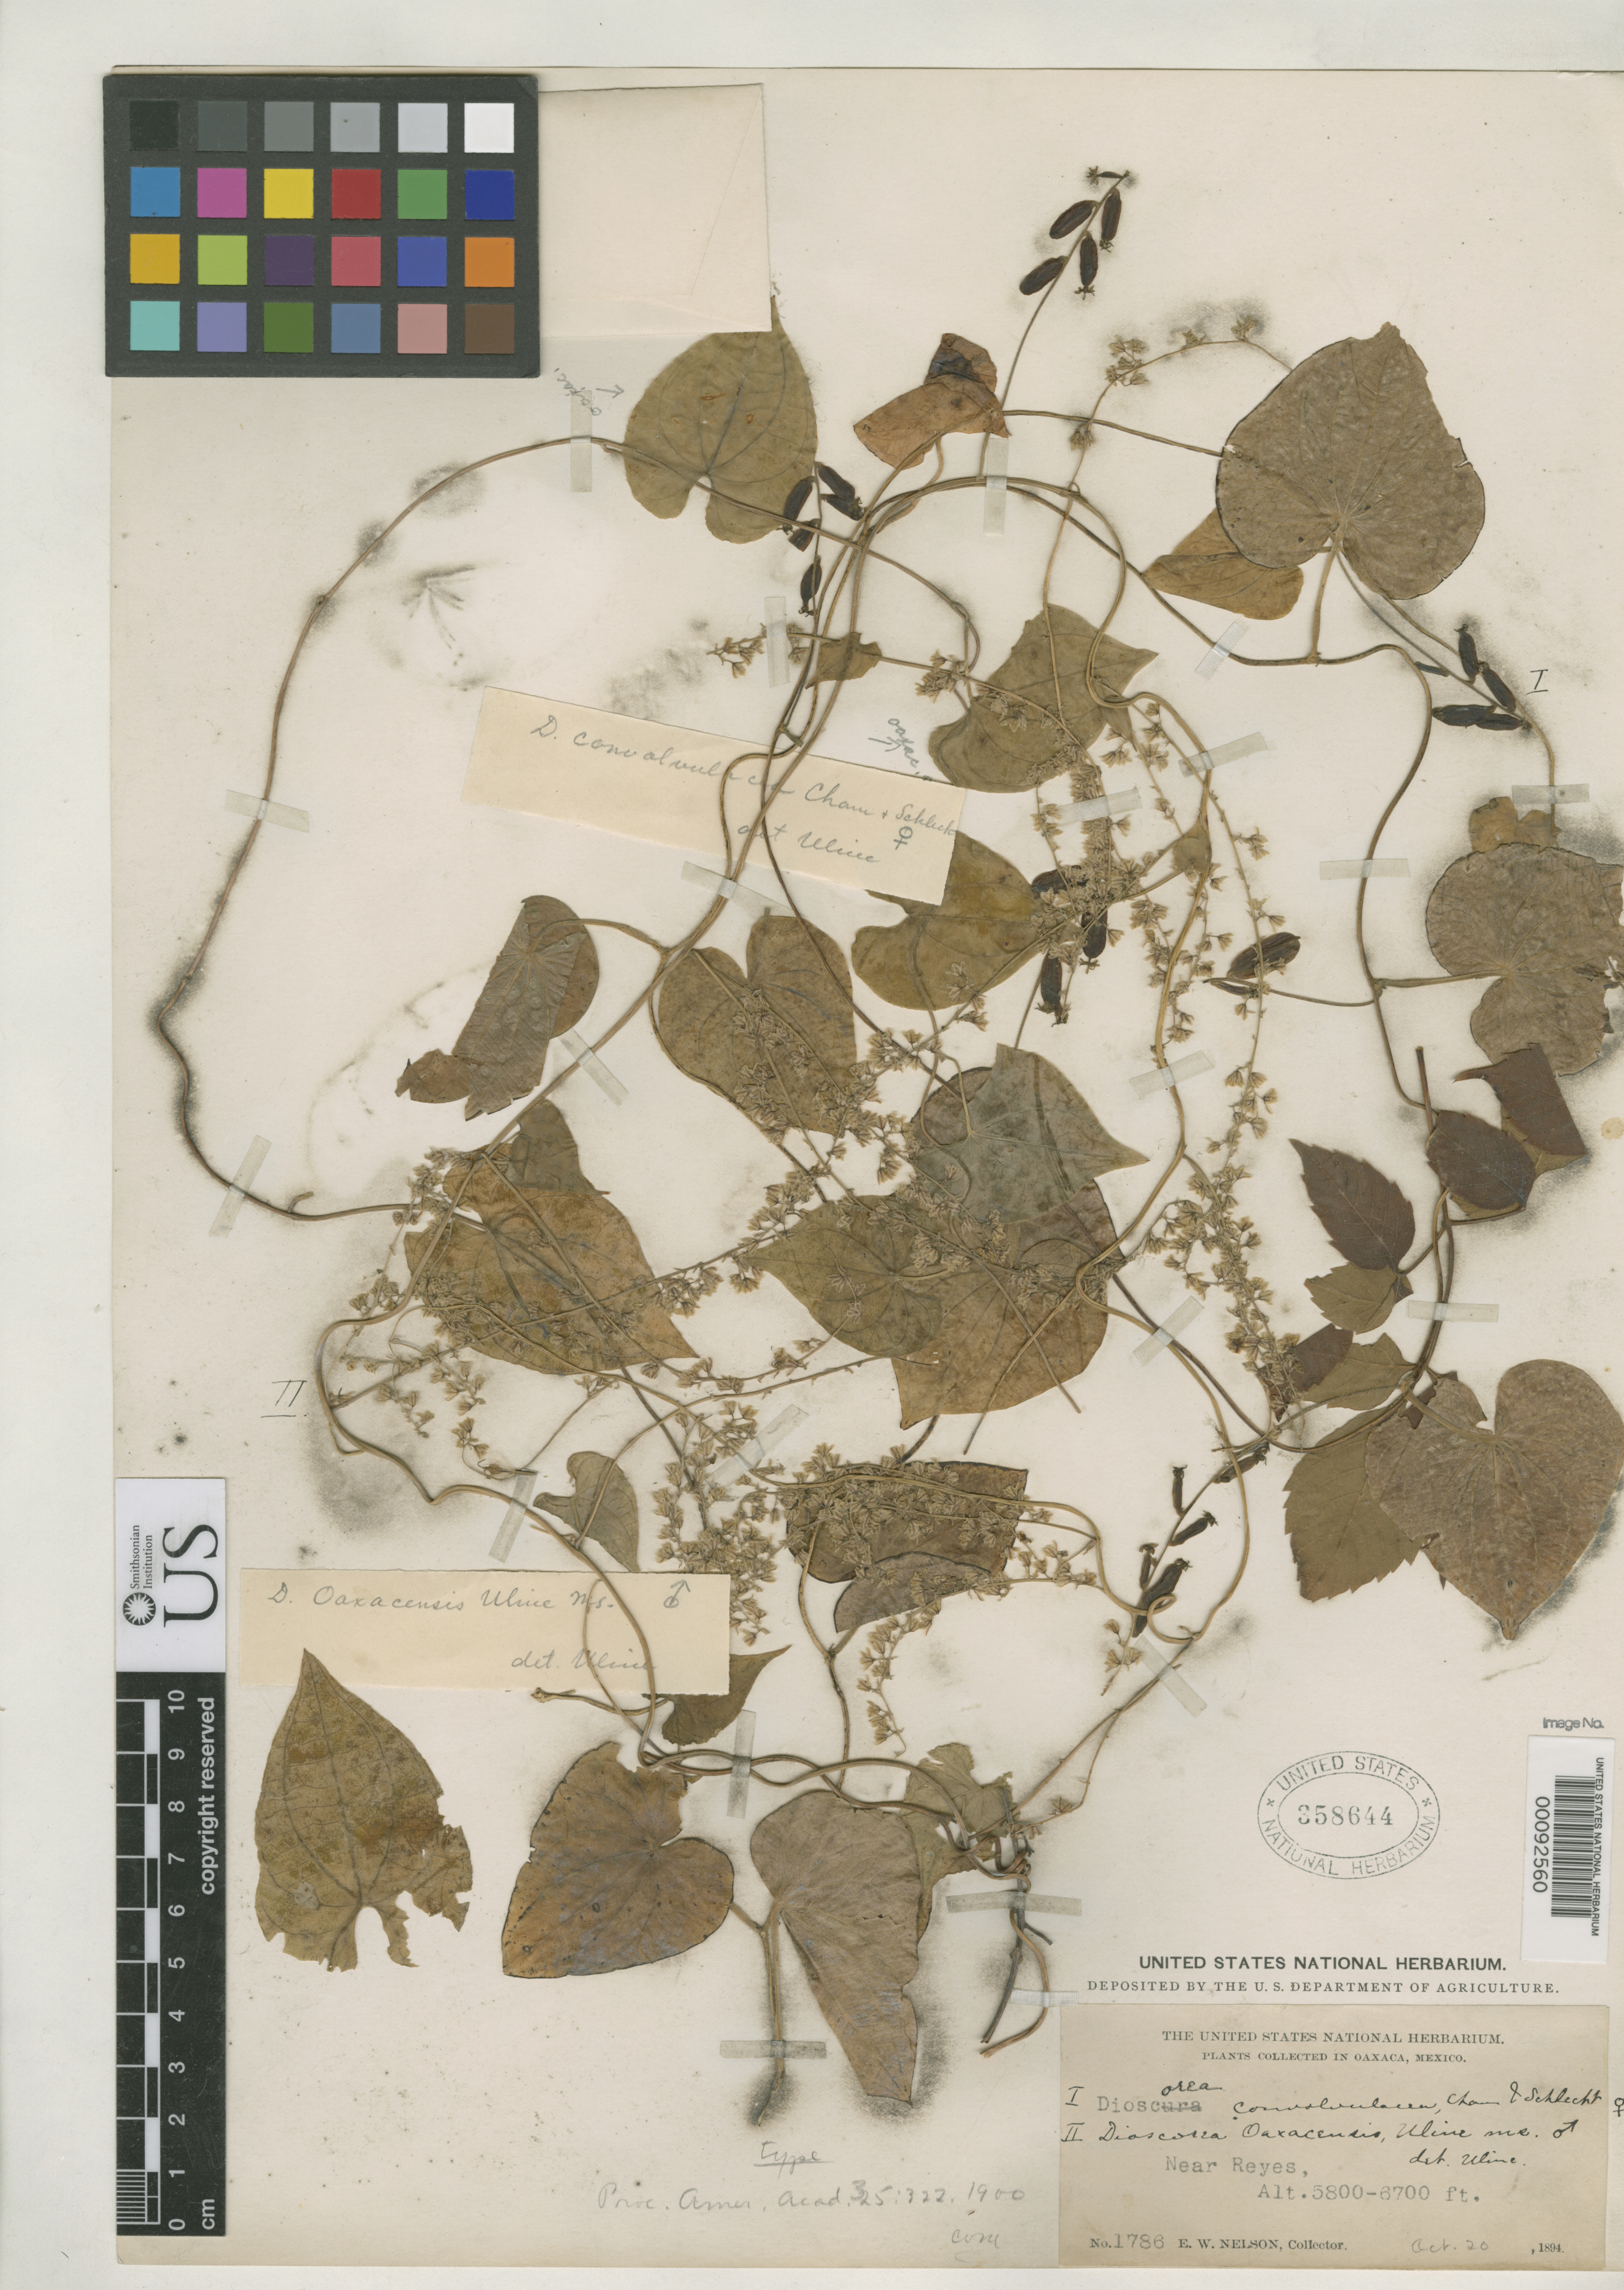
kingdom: Plantae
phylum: Tracheophyta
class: Liliopsida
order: Dioscoreales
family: Dioscoreaceae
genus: Dioscorea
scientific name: Dioscorea oaxacensis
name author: Uline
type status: Isosyntype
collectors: E. W. Nelson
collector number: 1786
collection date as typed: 20 Oct 1894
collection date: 1894-10-20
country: Mexico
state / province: Oaxaca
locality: Near Reyes.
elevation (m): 1800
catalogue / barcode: US 358644